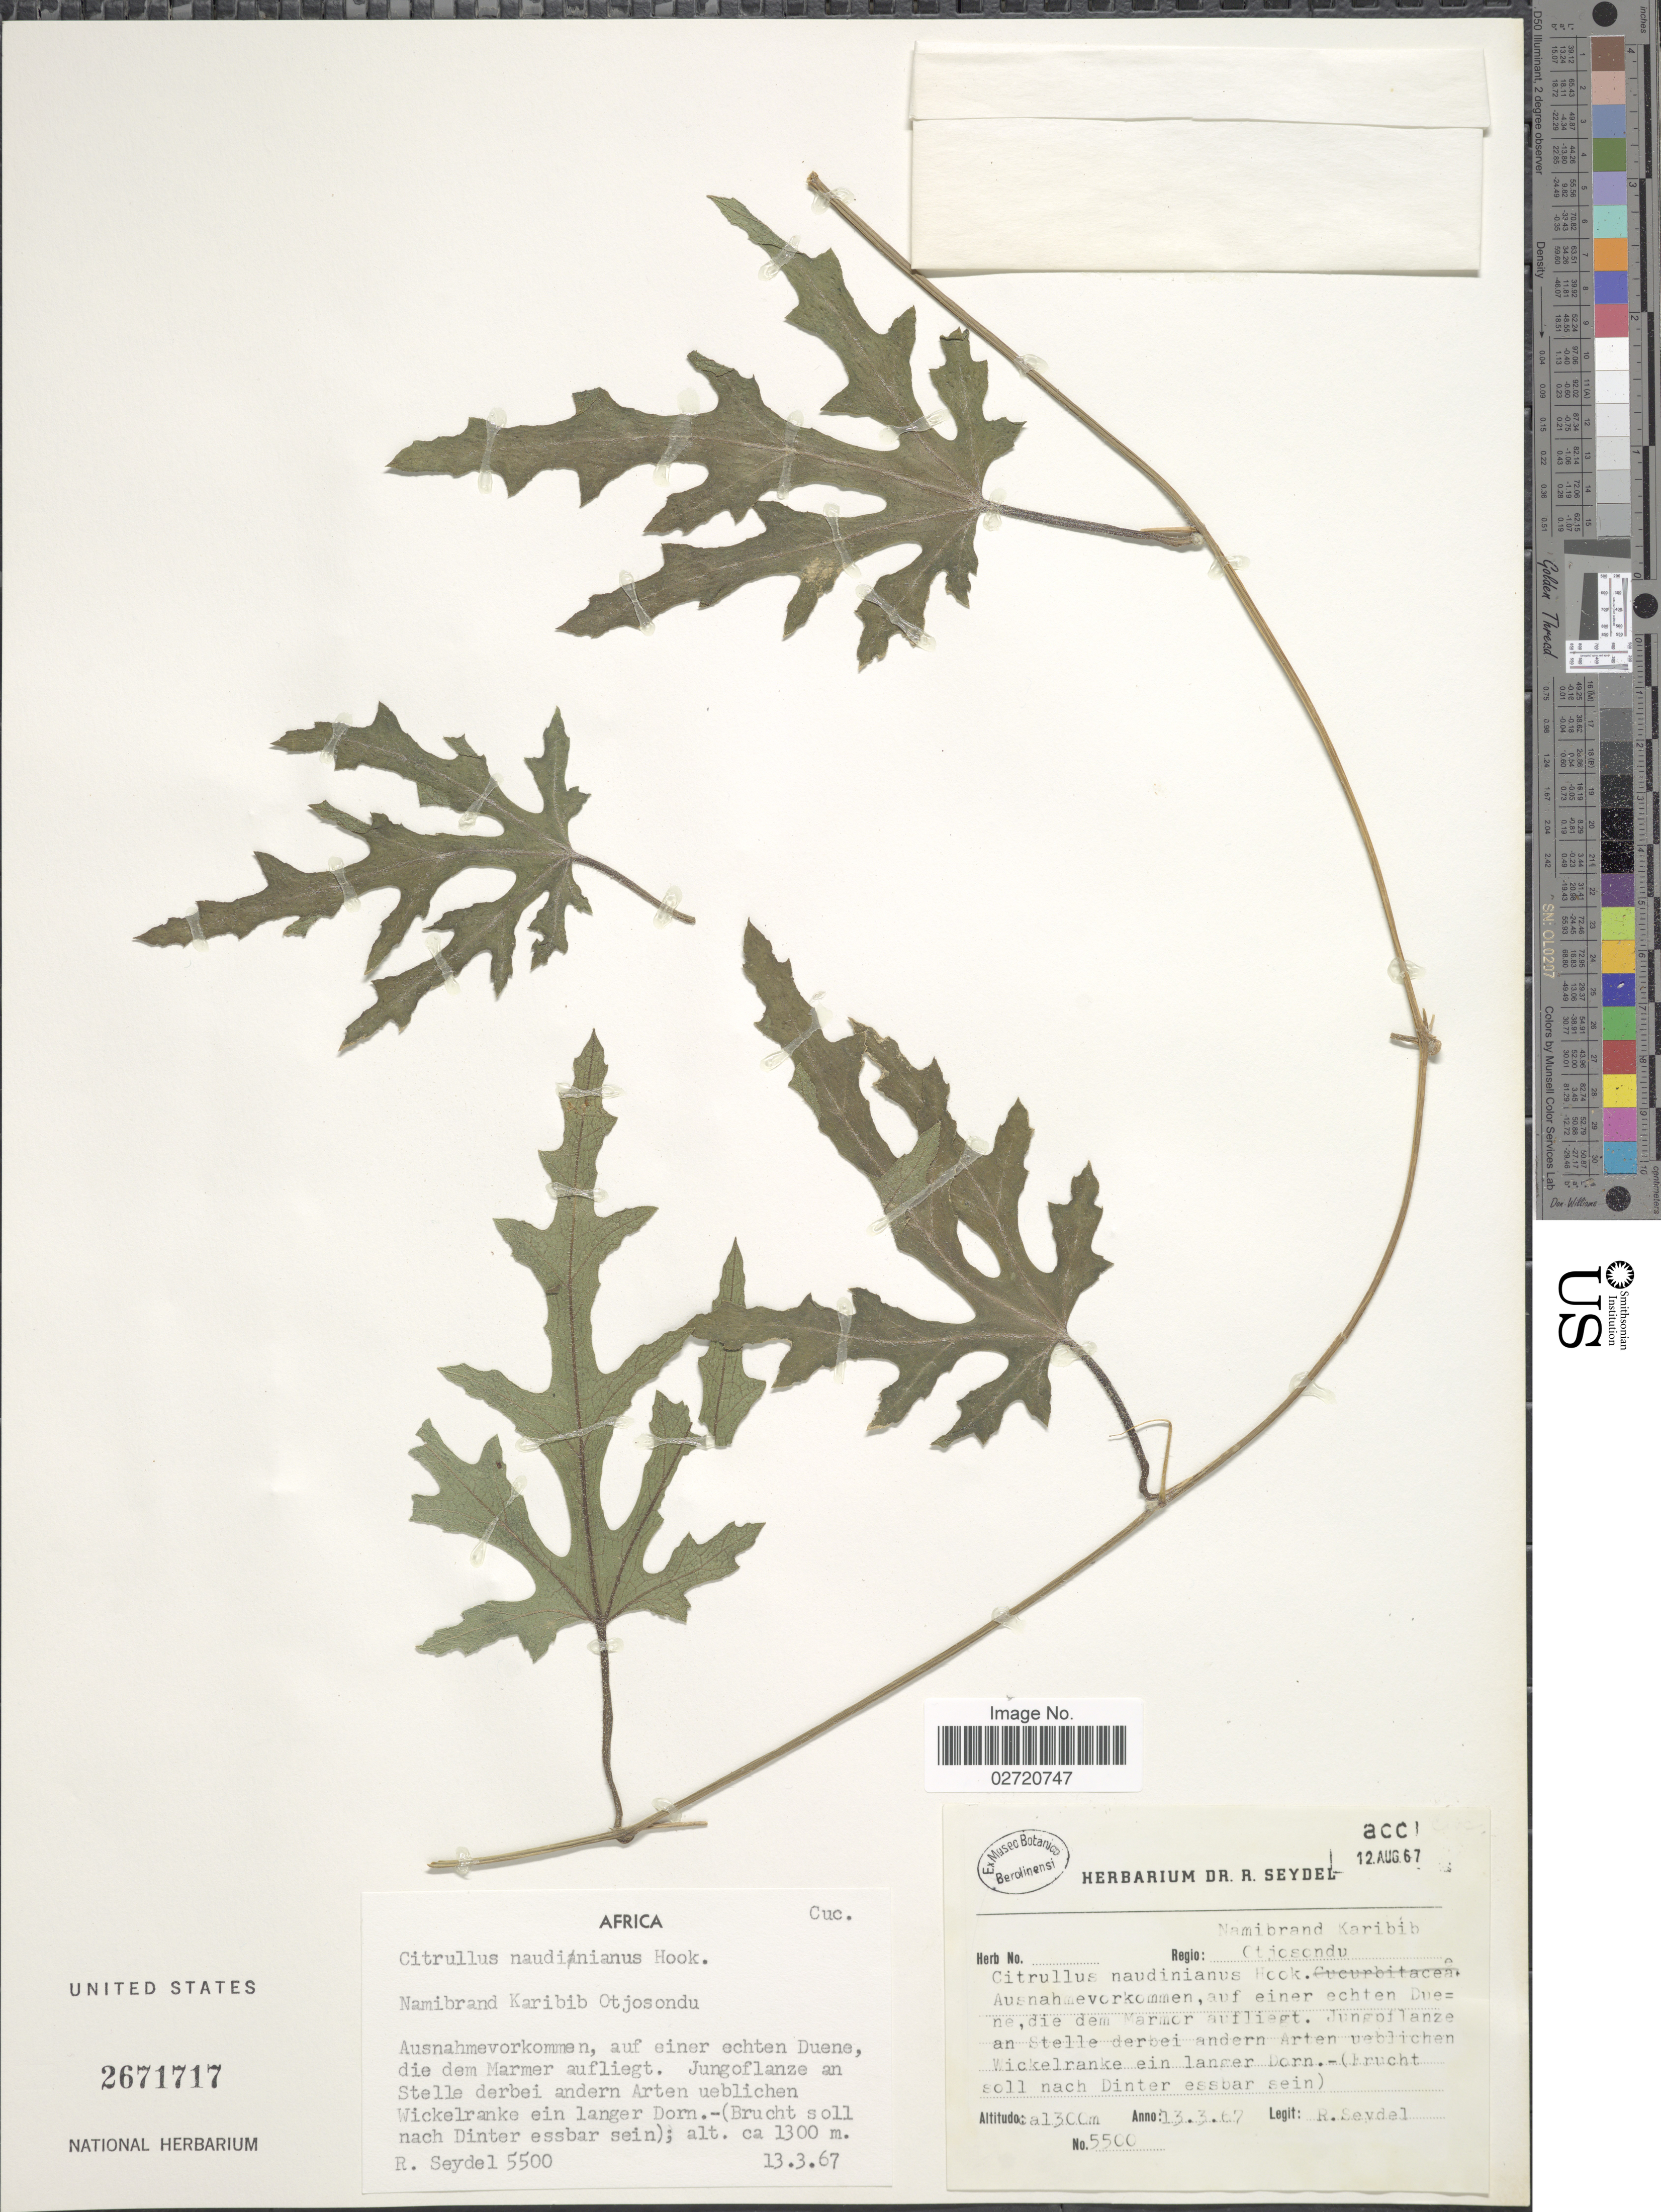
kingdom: Plantae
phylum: Tracheophyta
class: Magnoliopsida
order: Cucurbitales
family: Cucurbitaceae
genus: Citrullus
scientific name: Citrullus naudinianus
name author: (Sond.) Hook. f.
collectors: R. Seydel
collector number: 5500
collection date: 1967-03-13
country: Namibia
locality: Namibrand Karibib Otjosondu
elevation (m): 1300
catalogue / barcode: US 2671717